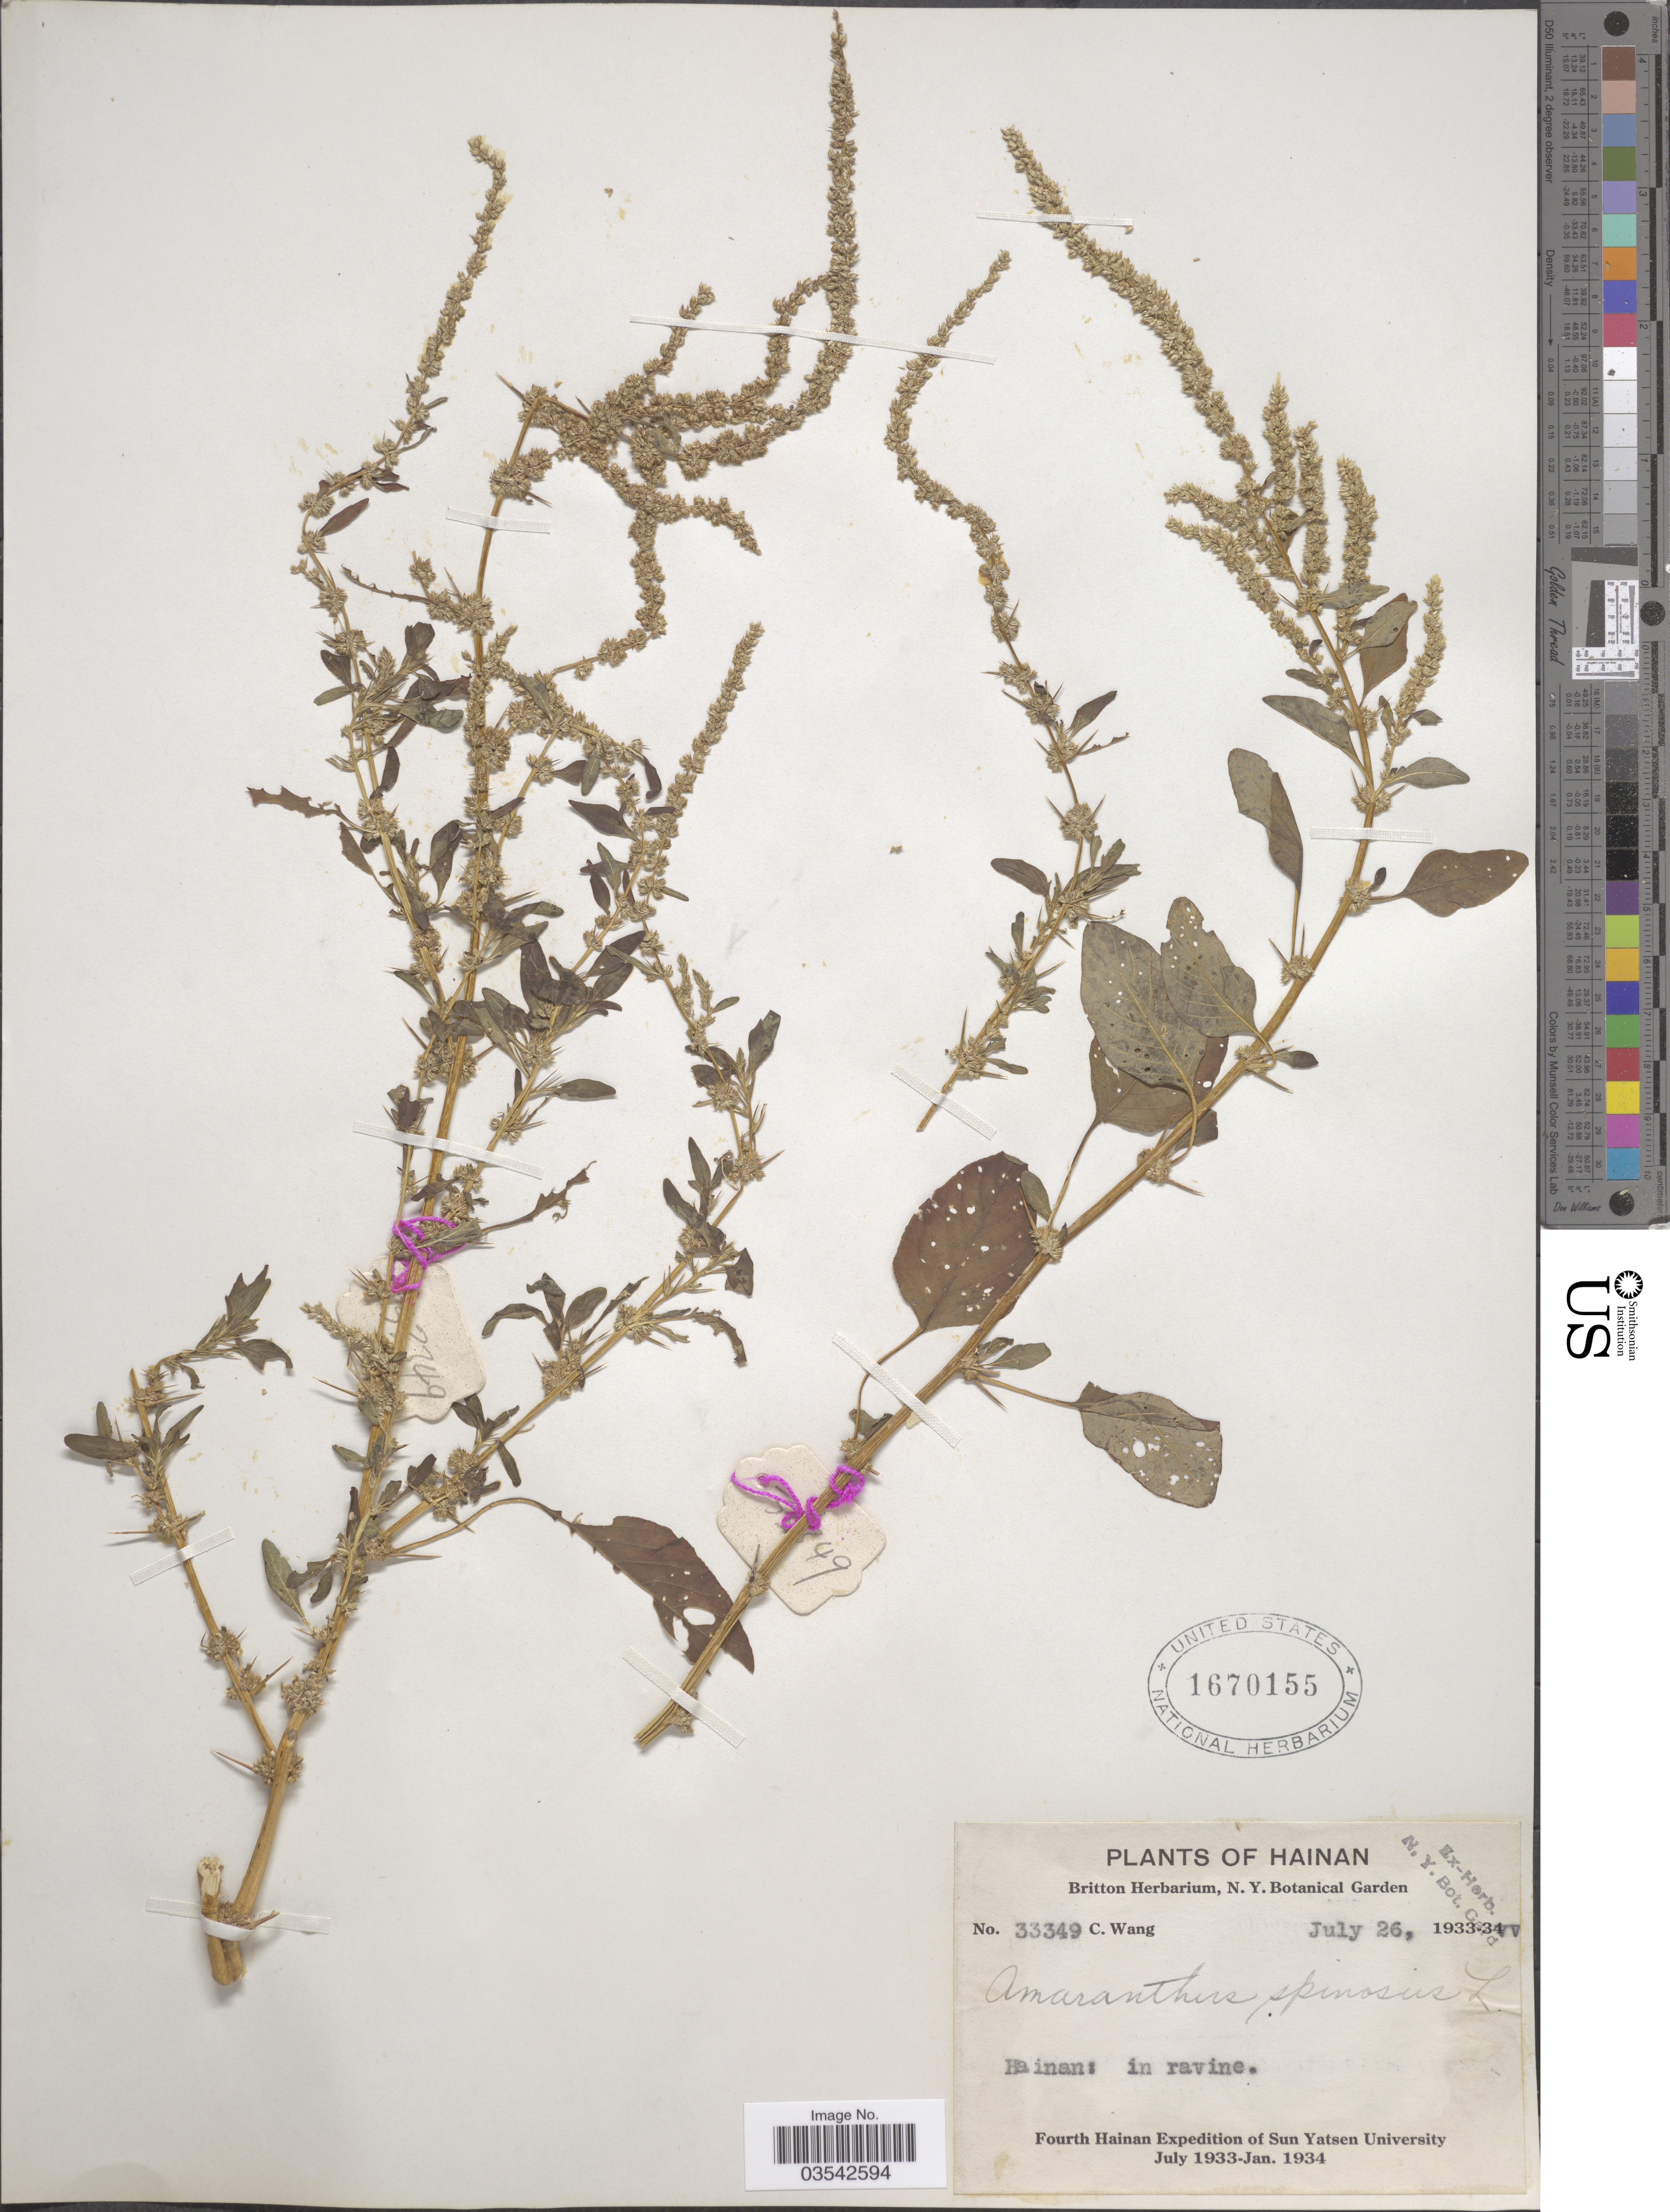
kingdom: Plantae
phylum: Tracheophyta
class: Magnoliopsida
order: Caryophyllales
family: Amaranthaceae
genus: Amaranthus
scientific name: Amaranthus spinosus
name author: L.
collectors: C. Wang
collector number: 33349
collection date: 1933-07-26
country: China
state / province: Hainan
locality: Hainan: in ravine.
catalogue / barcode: US 1670155